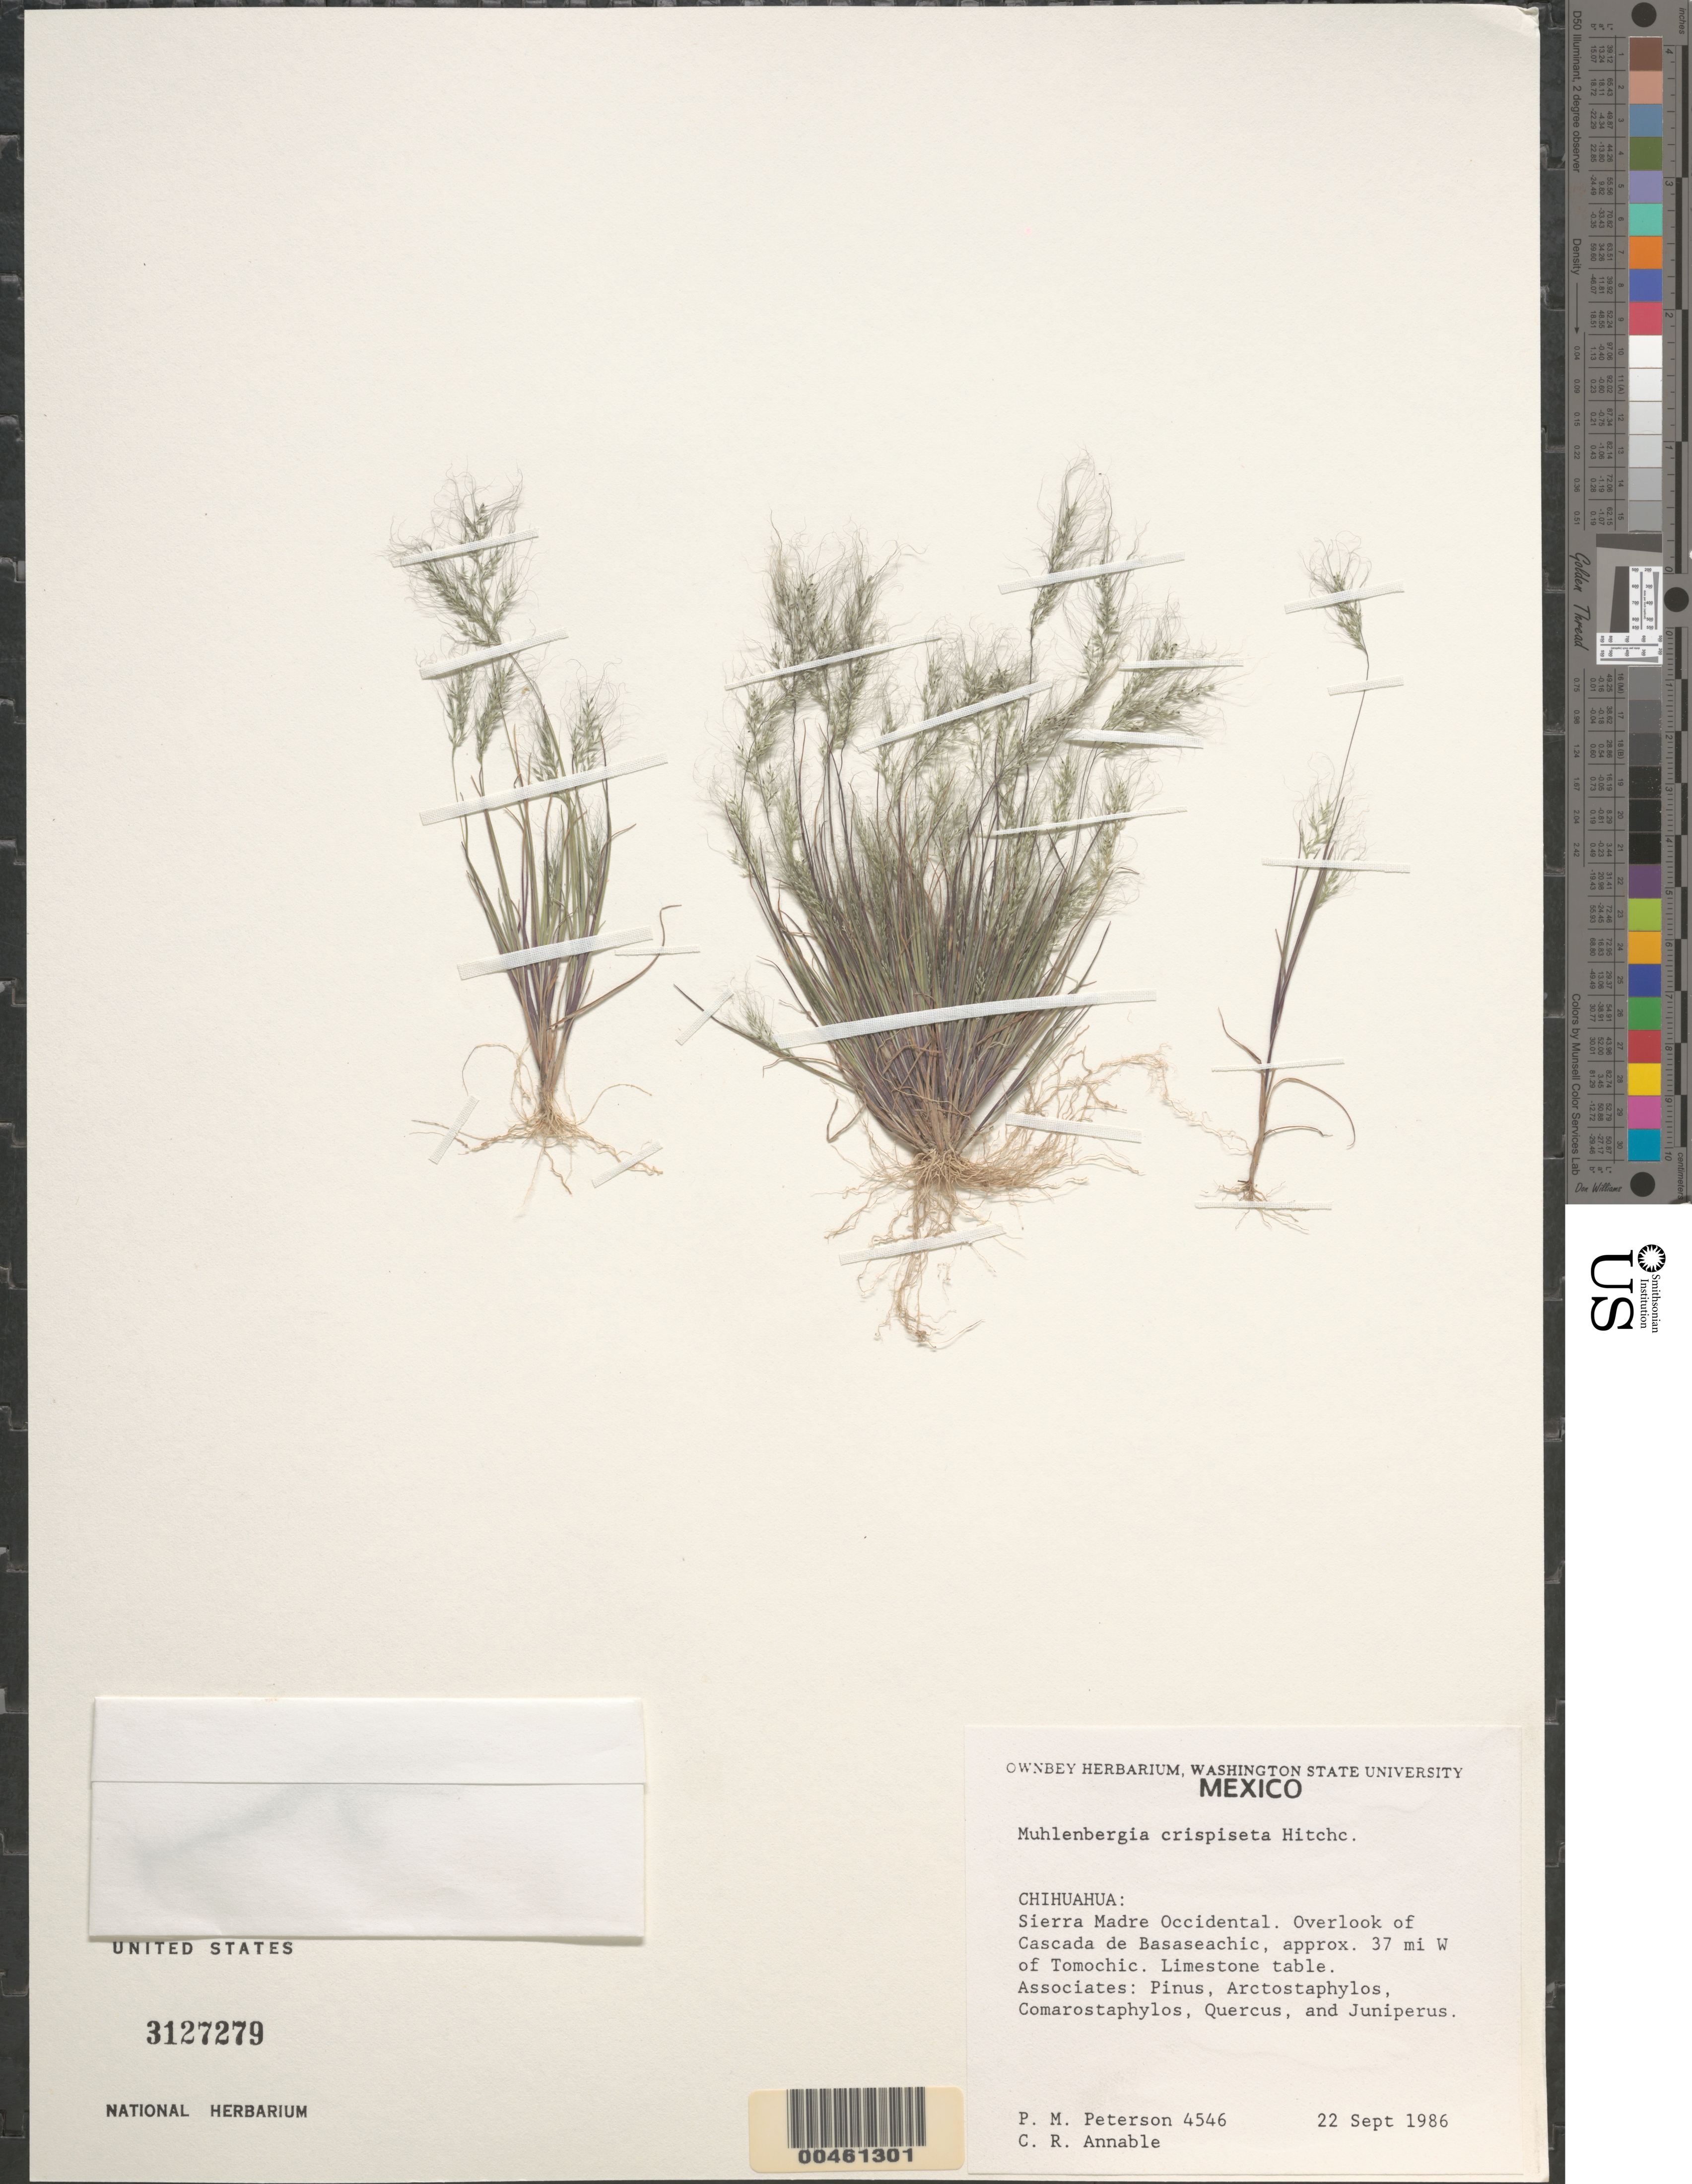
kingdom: Plantae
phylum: Tracheophyta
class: Liliopsida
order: Poales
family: Poaceae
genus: Muhlenbergia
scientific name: Muhlenbergia crispiseta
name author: Hitchc.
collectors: P. M. Peterson & C. R. Annable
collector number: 04546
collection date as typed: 22 Sep 1986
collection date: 1986-09-22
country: Mexico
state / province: Chihuahua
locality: Sierra Madre Occidental, overlook of Casada de Basaseachic, approximately 37 miles W of Tomochic.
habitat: Limestone tableland, associated with Pinus, Arctostaphylos, Ornithostaphylos, Quercus and Juniperus.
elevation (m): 2200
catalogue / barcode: US 3127279